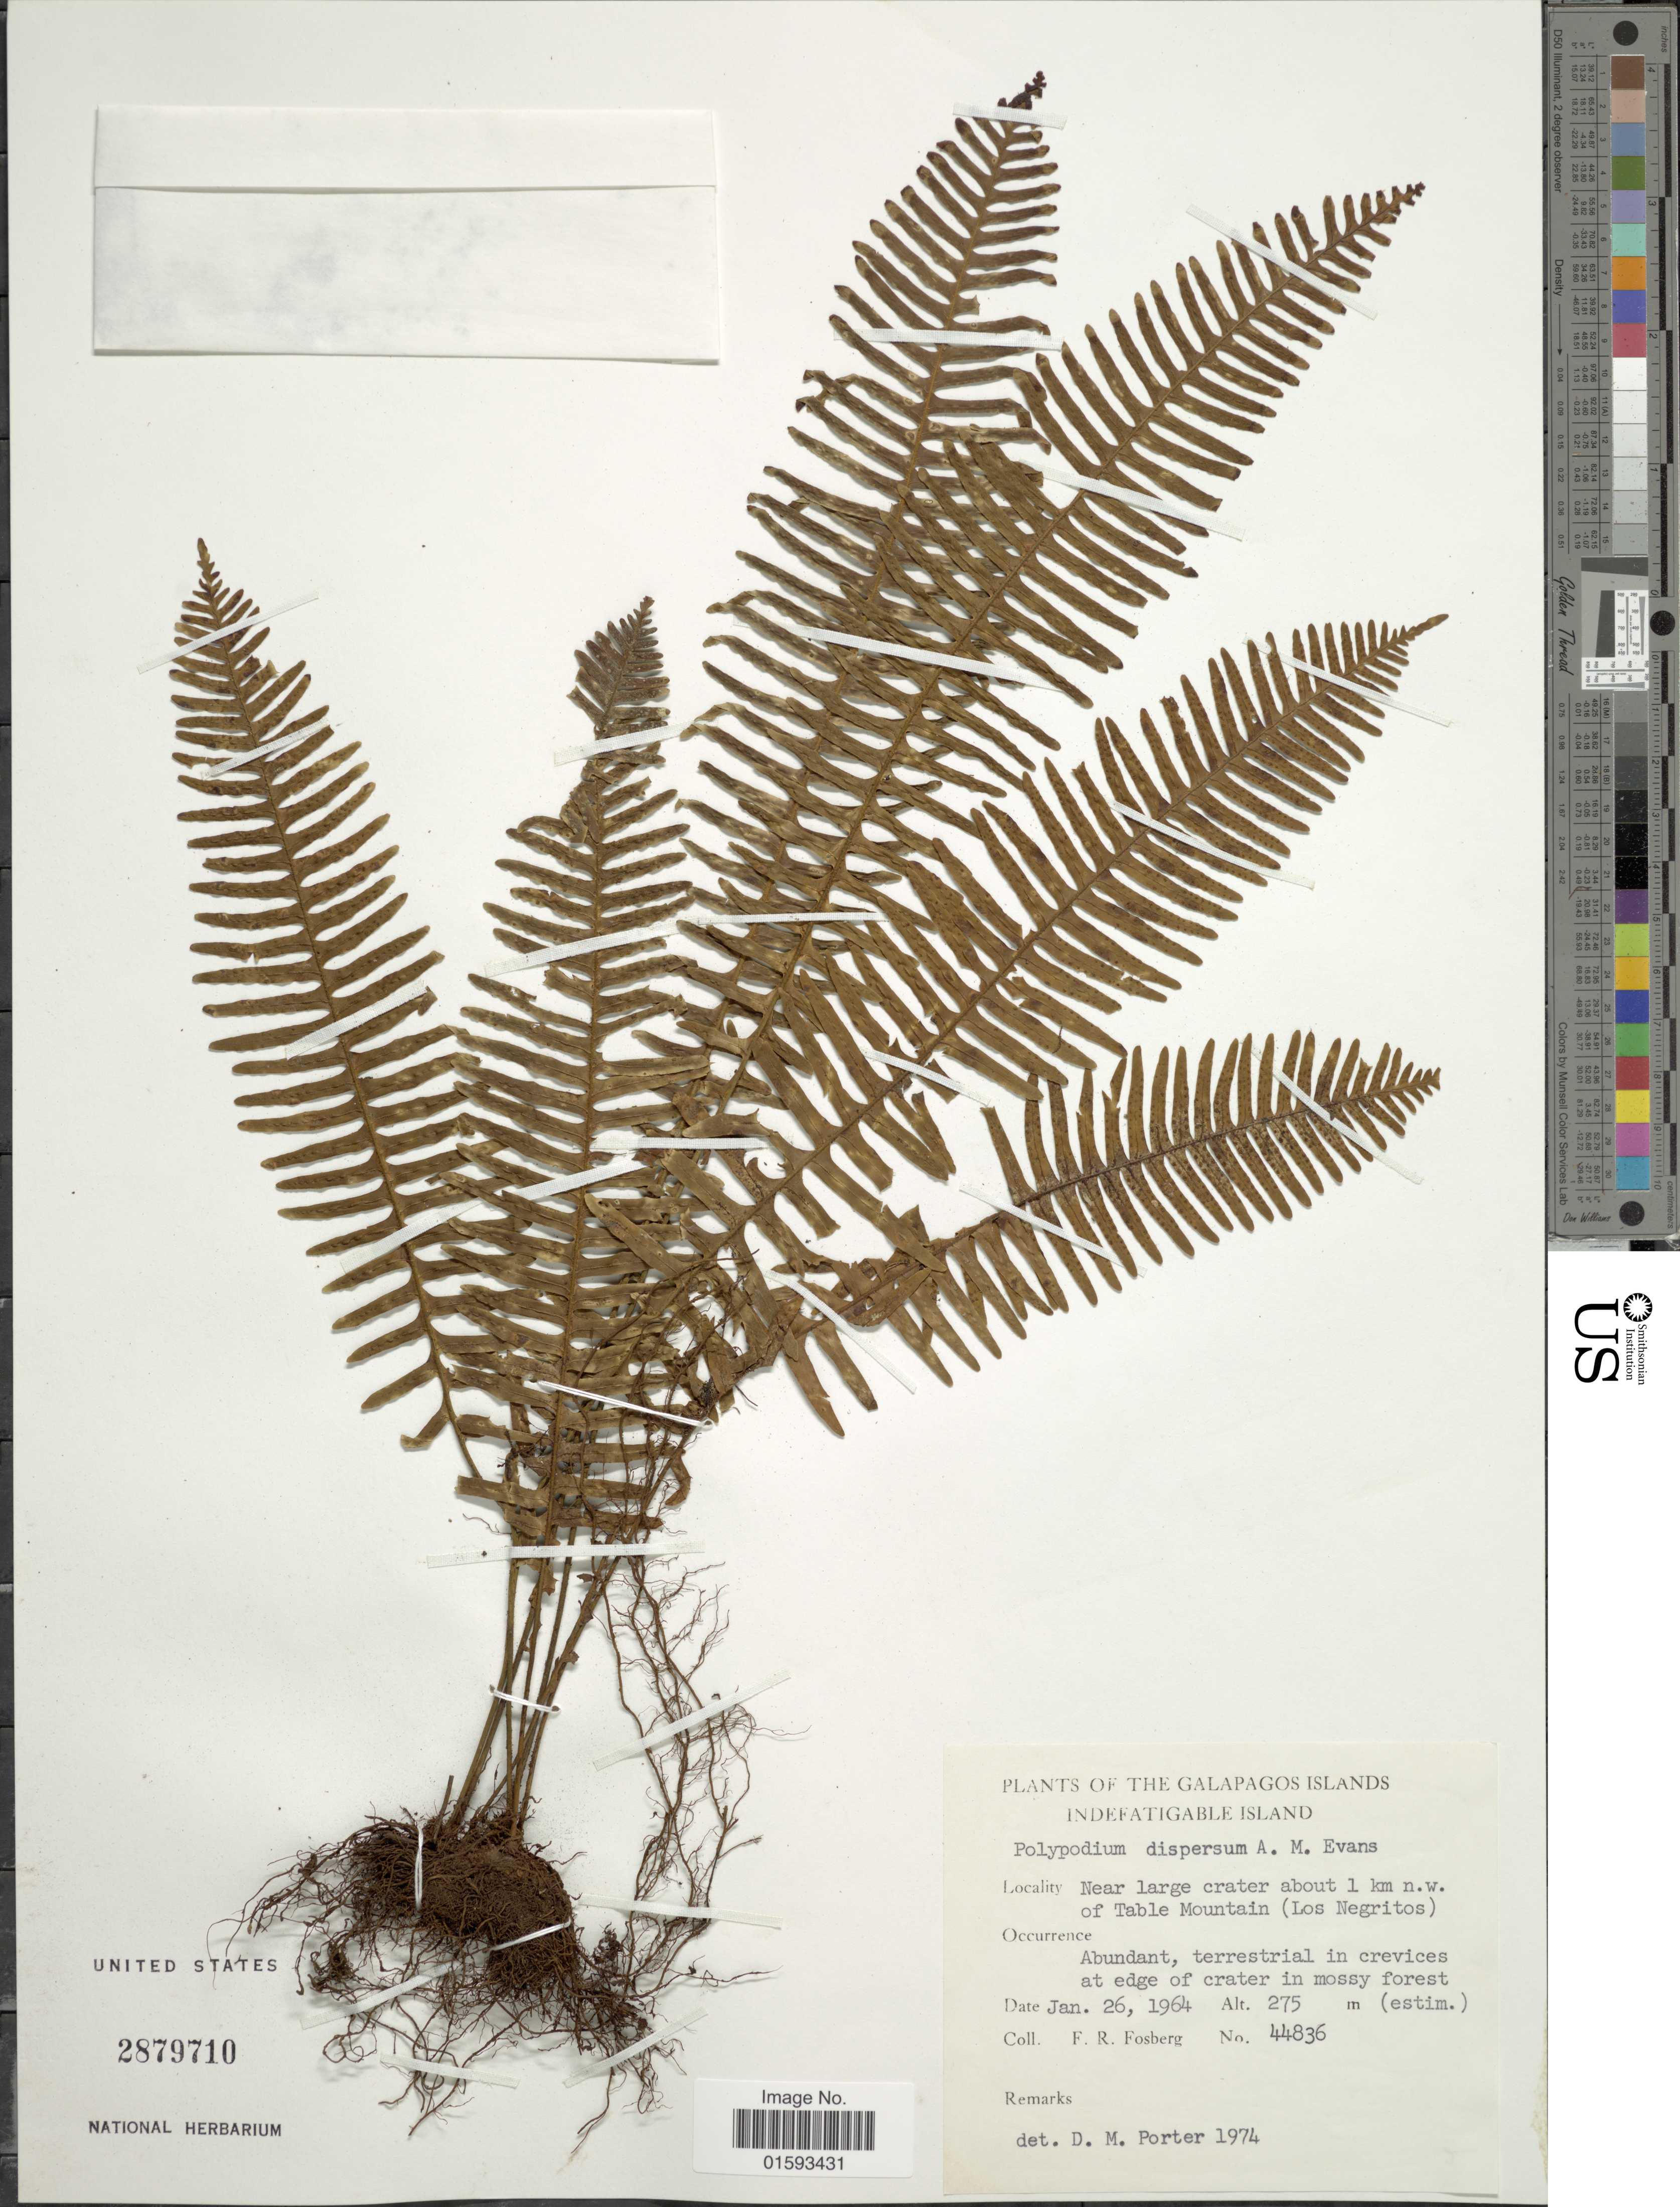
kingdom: Plantae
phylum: Tracheophyta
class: Polypodiopsida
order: Polypodiales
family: Polypodiaceae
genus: Pecluma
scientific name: Pecluma dispersa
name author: (A.M. Evans) M.G. Price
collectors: F. R. Fosberg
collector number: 44836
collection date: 1964-01-26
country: Ecuador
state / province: Colón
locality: Galapagos Islands, Indefatigable Island, near large crater about 1 km n.w. of Table Mountain (Los Negritos)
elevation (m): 275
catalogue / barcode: US 2879710